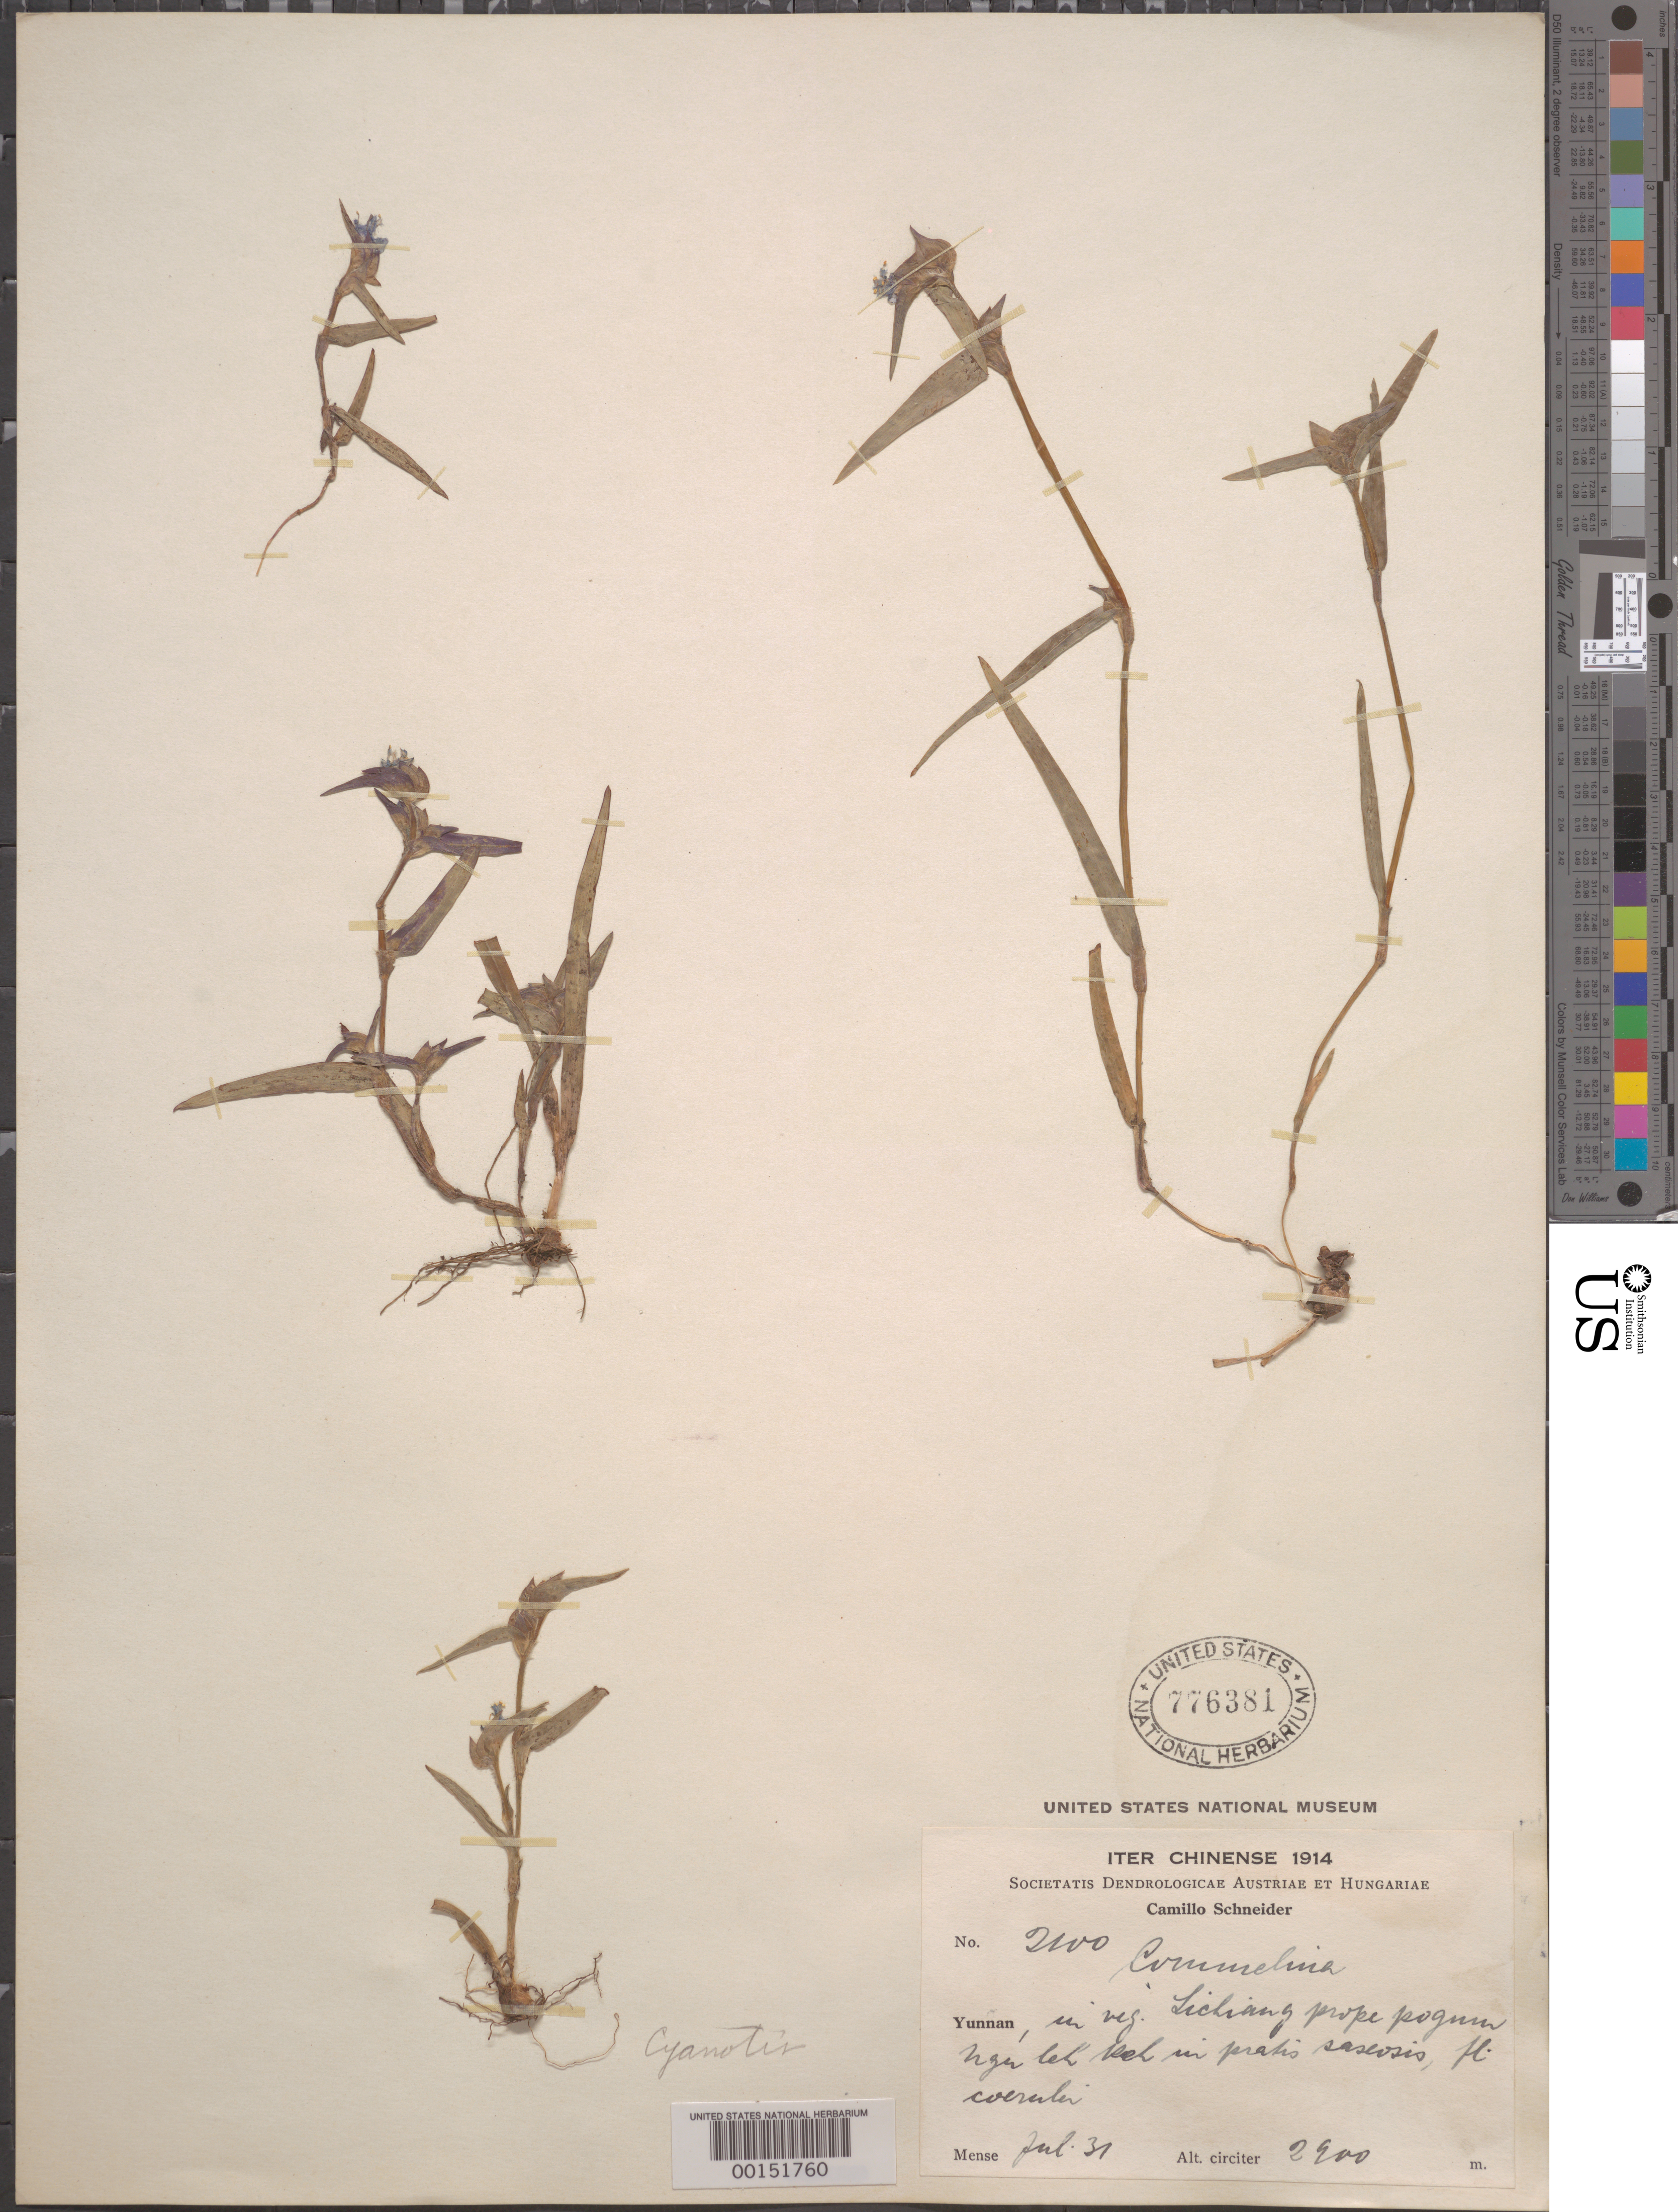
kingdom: Plantae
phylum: Tracheophyta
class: Liliopsida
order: Commelinales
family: Commelinaceae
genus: Cyanotis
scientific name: Cyanotis barbata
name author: D. Don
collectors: C. K. Schneider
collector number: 2100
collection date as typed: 31 Jul 1914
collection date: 1914-07-31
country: China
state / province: Yunnan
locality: Lichiang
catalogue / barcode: US 776381